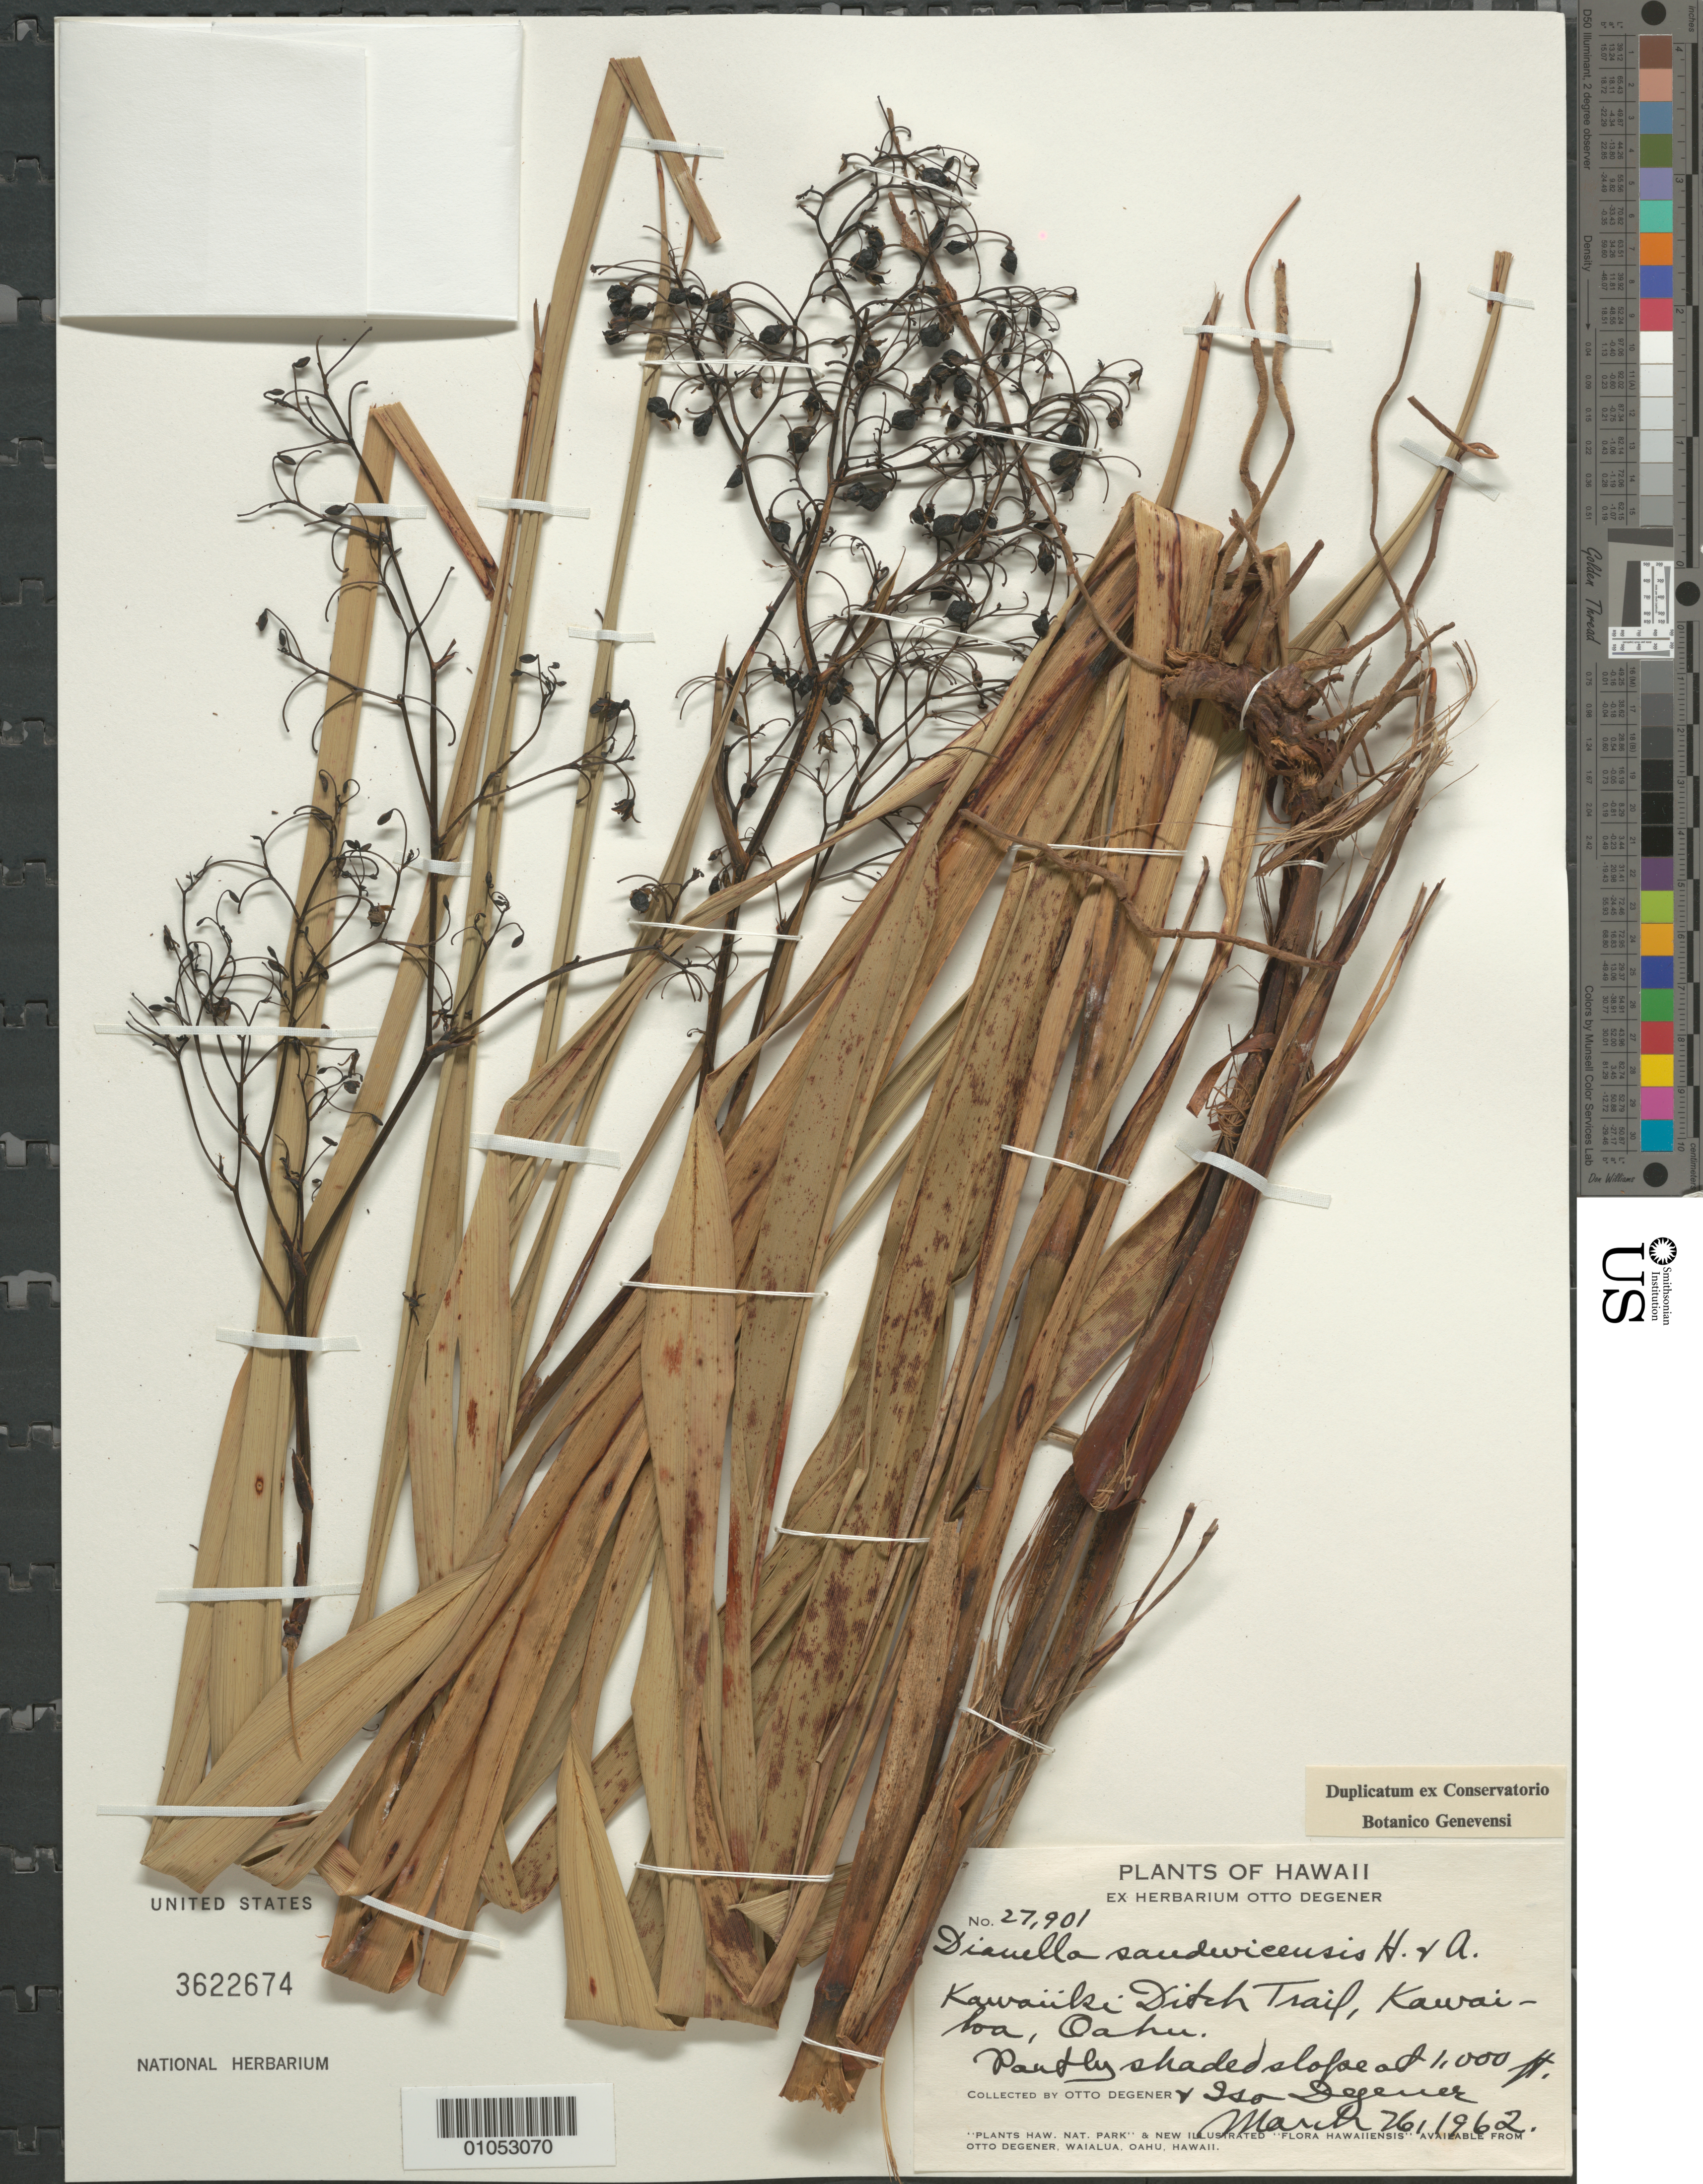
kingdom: Plantae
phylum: Tracheophyta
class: Liliopsida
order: Asparagales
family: Asphodelaceae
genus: Dianella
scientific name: Dianella sandwicensis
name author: Hook. & Arn.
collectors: O. Degener & I. Degener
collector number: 27901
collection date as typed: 26 Mar 1962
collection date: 1962-03-26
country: United States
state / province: Hawaii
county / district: Honolulu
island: Oahu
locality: Kawaiiki Ditch Trail, Kawailoa.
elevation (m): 304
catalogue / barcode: US 3622674